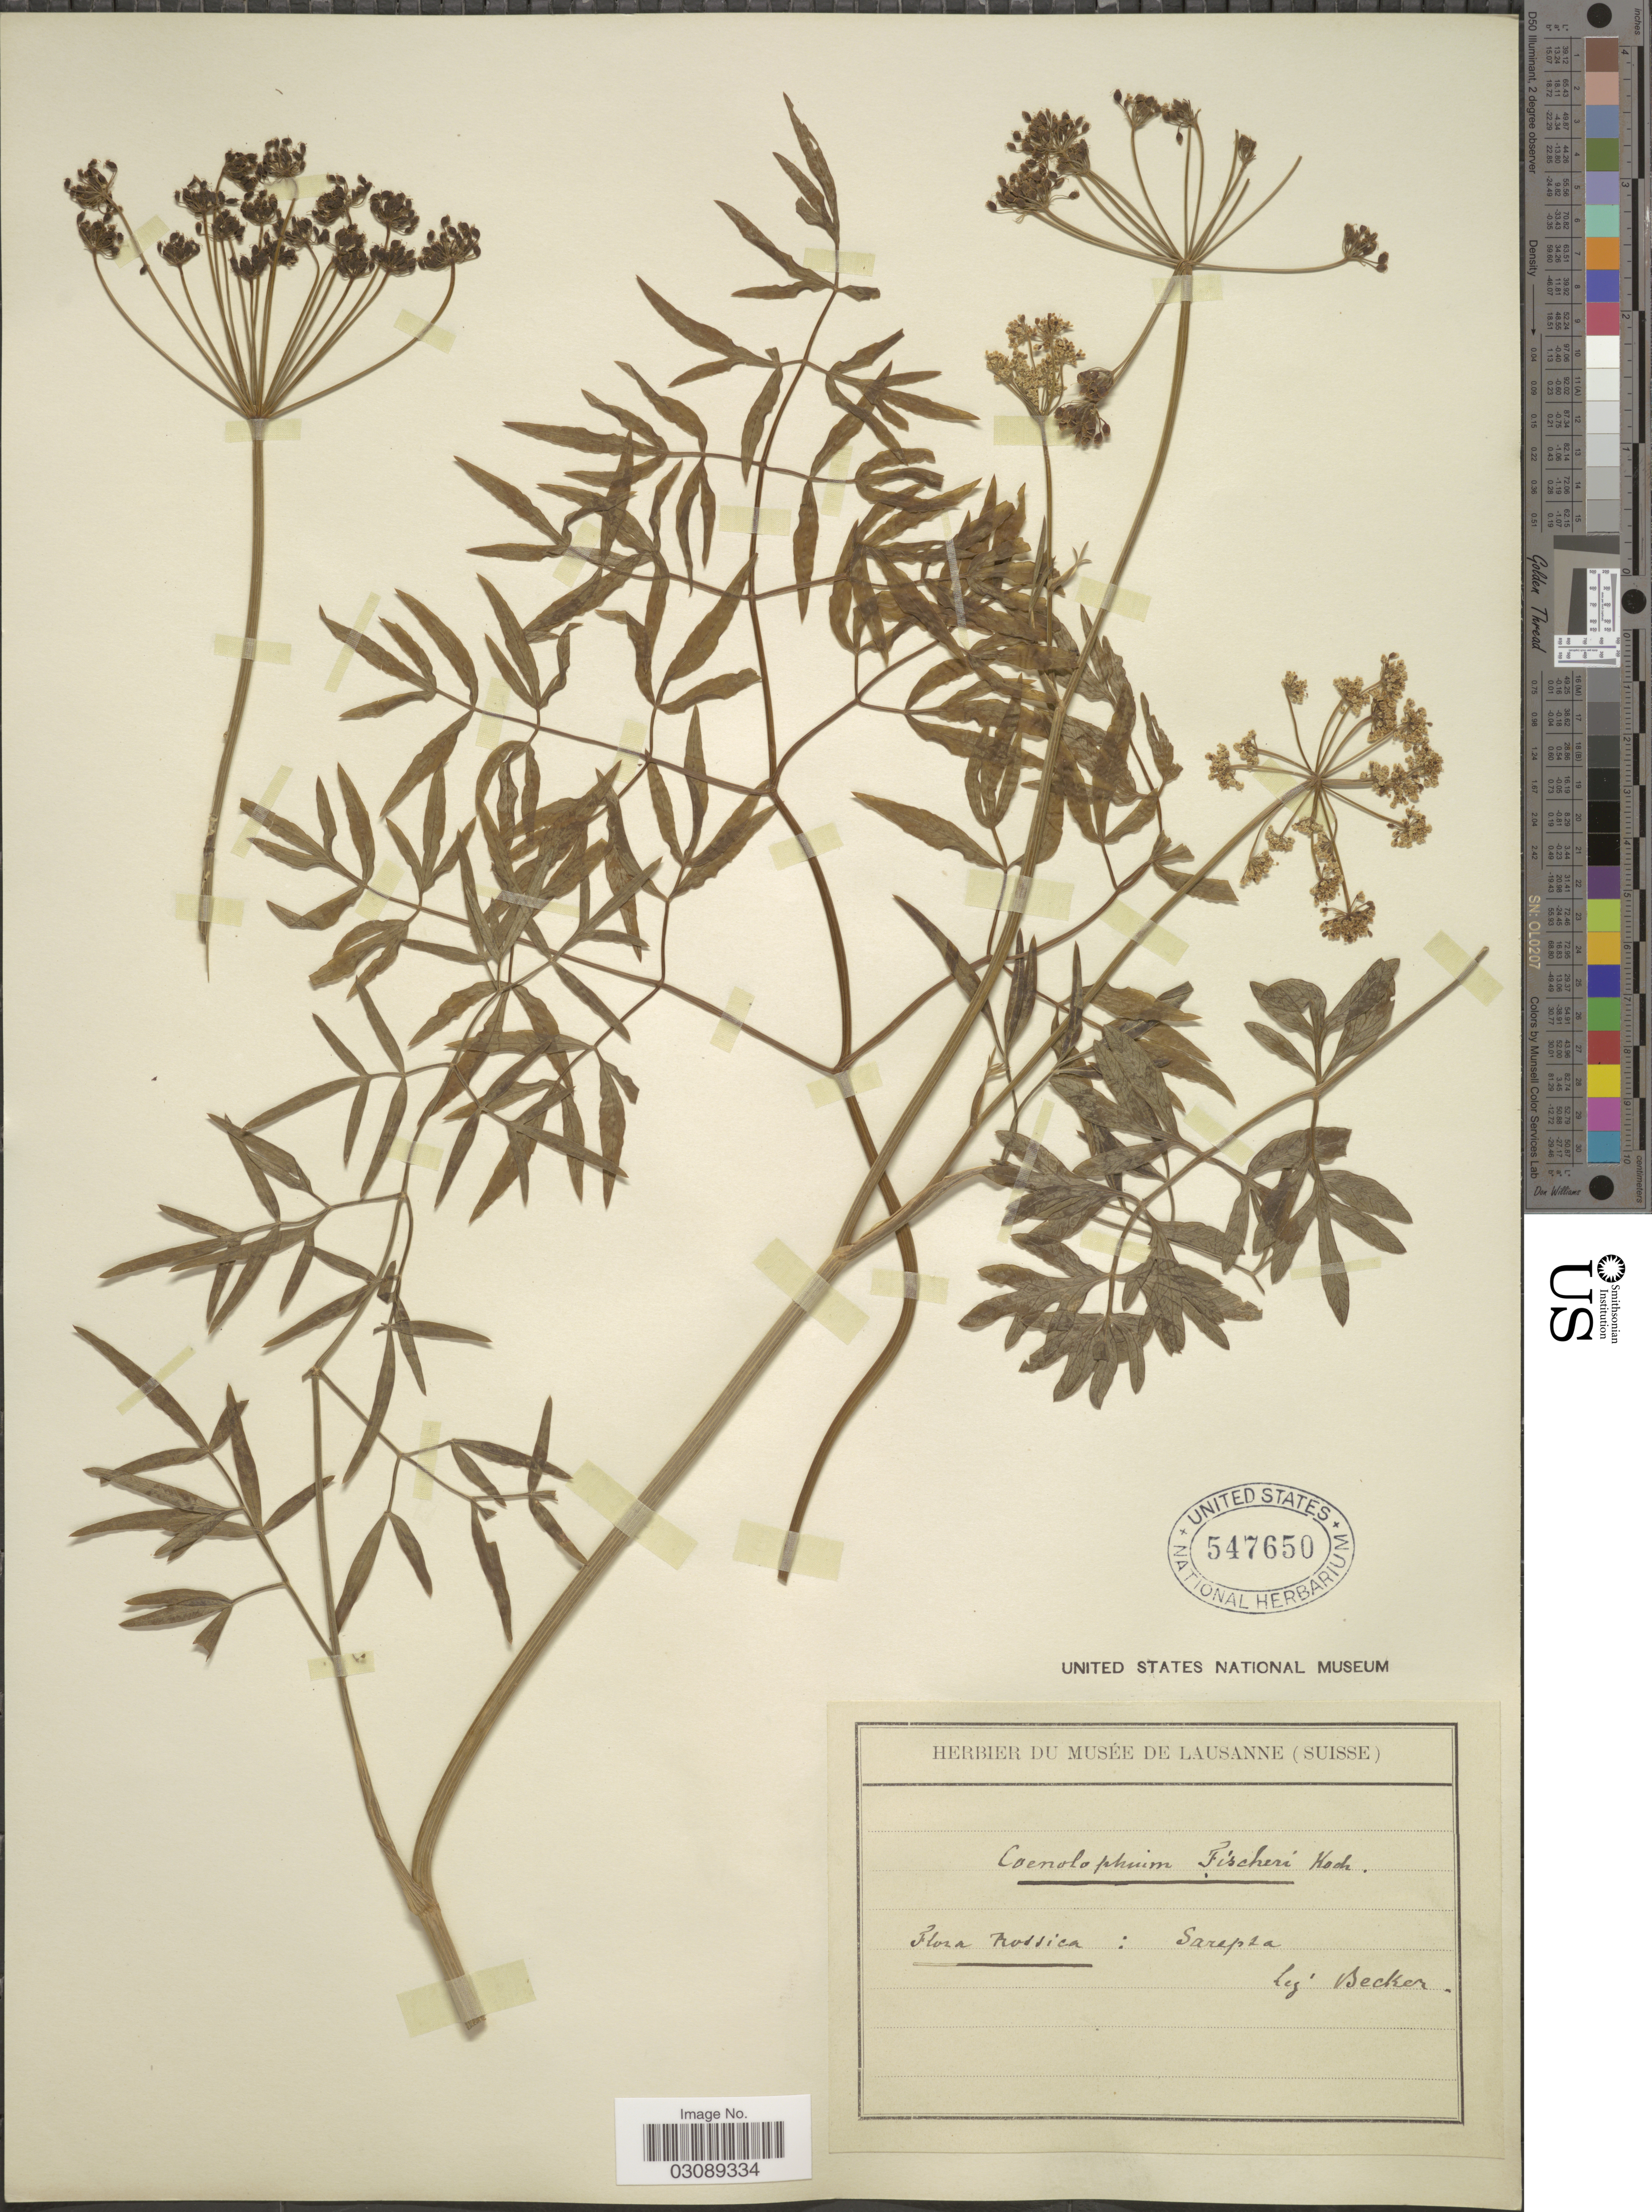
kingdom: Plantae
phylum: Tracheophyta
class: Magnoliopsida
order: Apiales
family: Apiaceae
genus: Cenolophium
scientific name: Cenolophium fischeri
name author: (Spreng.) W.D.J. Koch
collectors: -. Becker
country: Russian Federation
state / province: Volgograd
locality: Rossica: Sarepta.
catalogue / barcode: US 547650